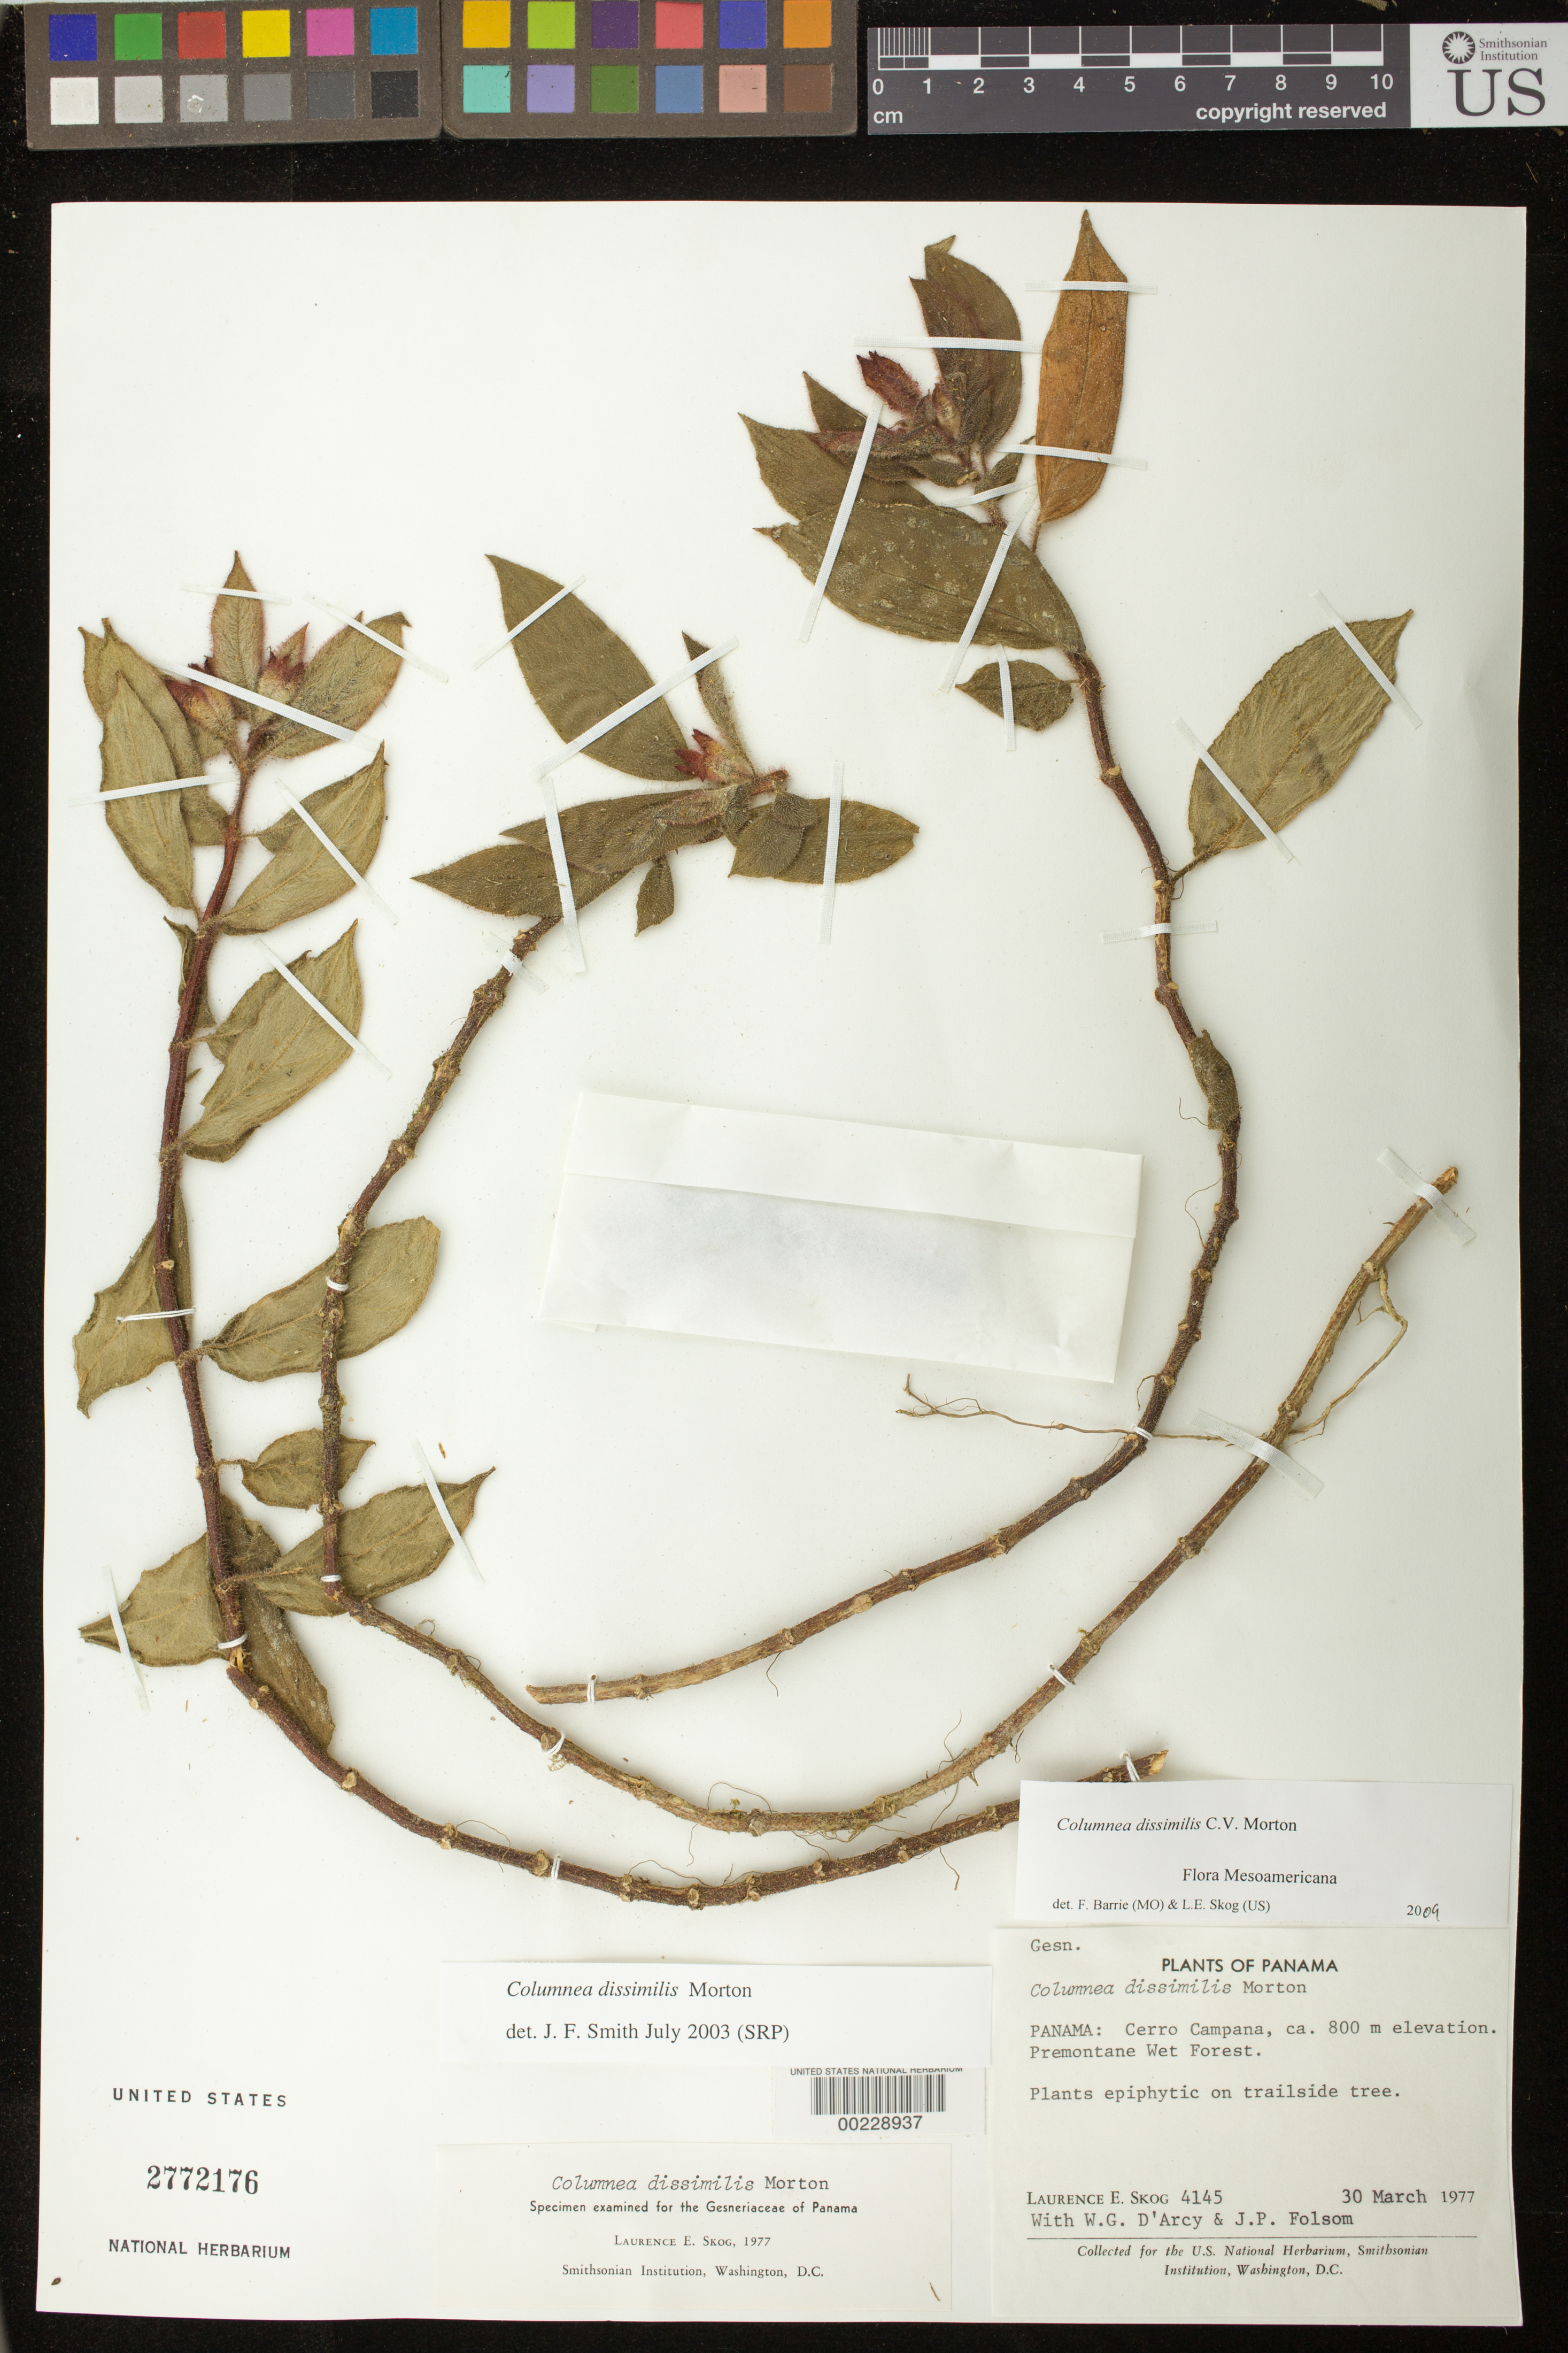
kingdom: Plantae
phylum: Tracheophyta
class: Magnoliopsida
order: Lamiales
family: Gesneriaceae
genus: Columnea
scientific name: Columnea dissimilis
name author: C.V. Morton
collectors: L. E. Skog, W. G. D'Arcy & J. P. Folsom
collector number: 4145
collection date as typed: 30 Mar 1977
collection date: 1977-03-30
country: Panama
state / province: Panamá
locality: Cerro Campana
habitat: Premontane wet forest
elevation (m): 800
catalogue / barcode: US 2772176